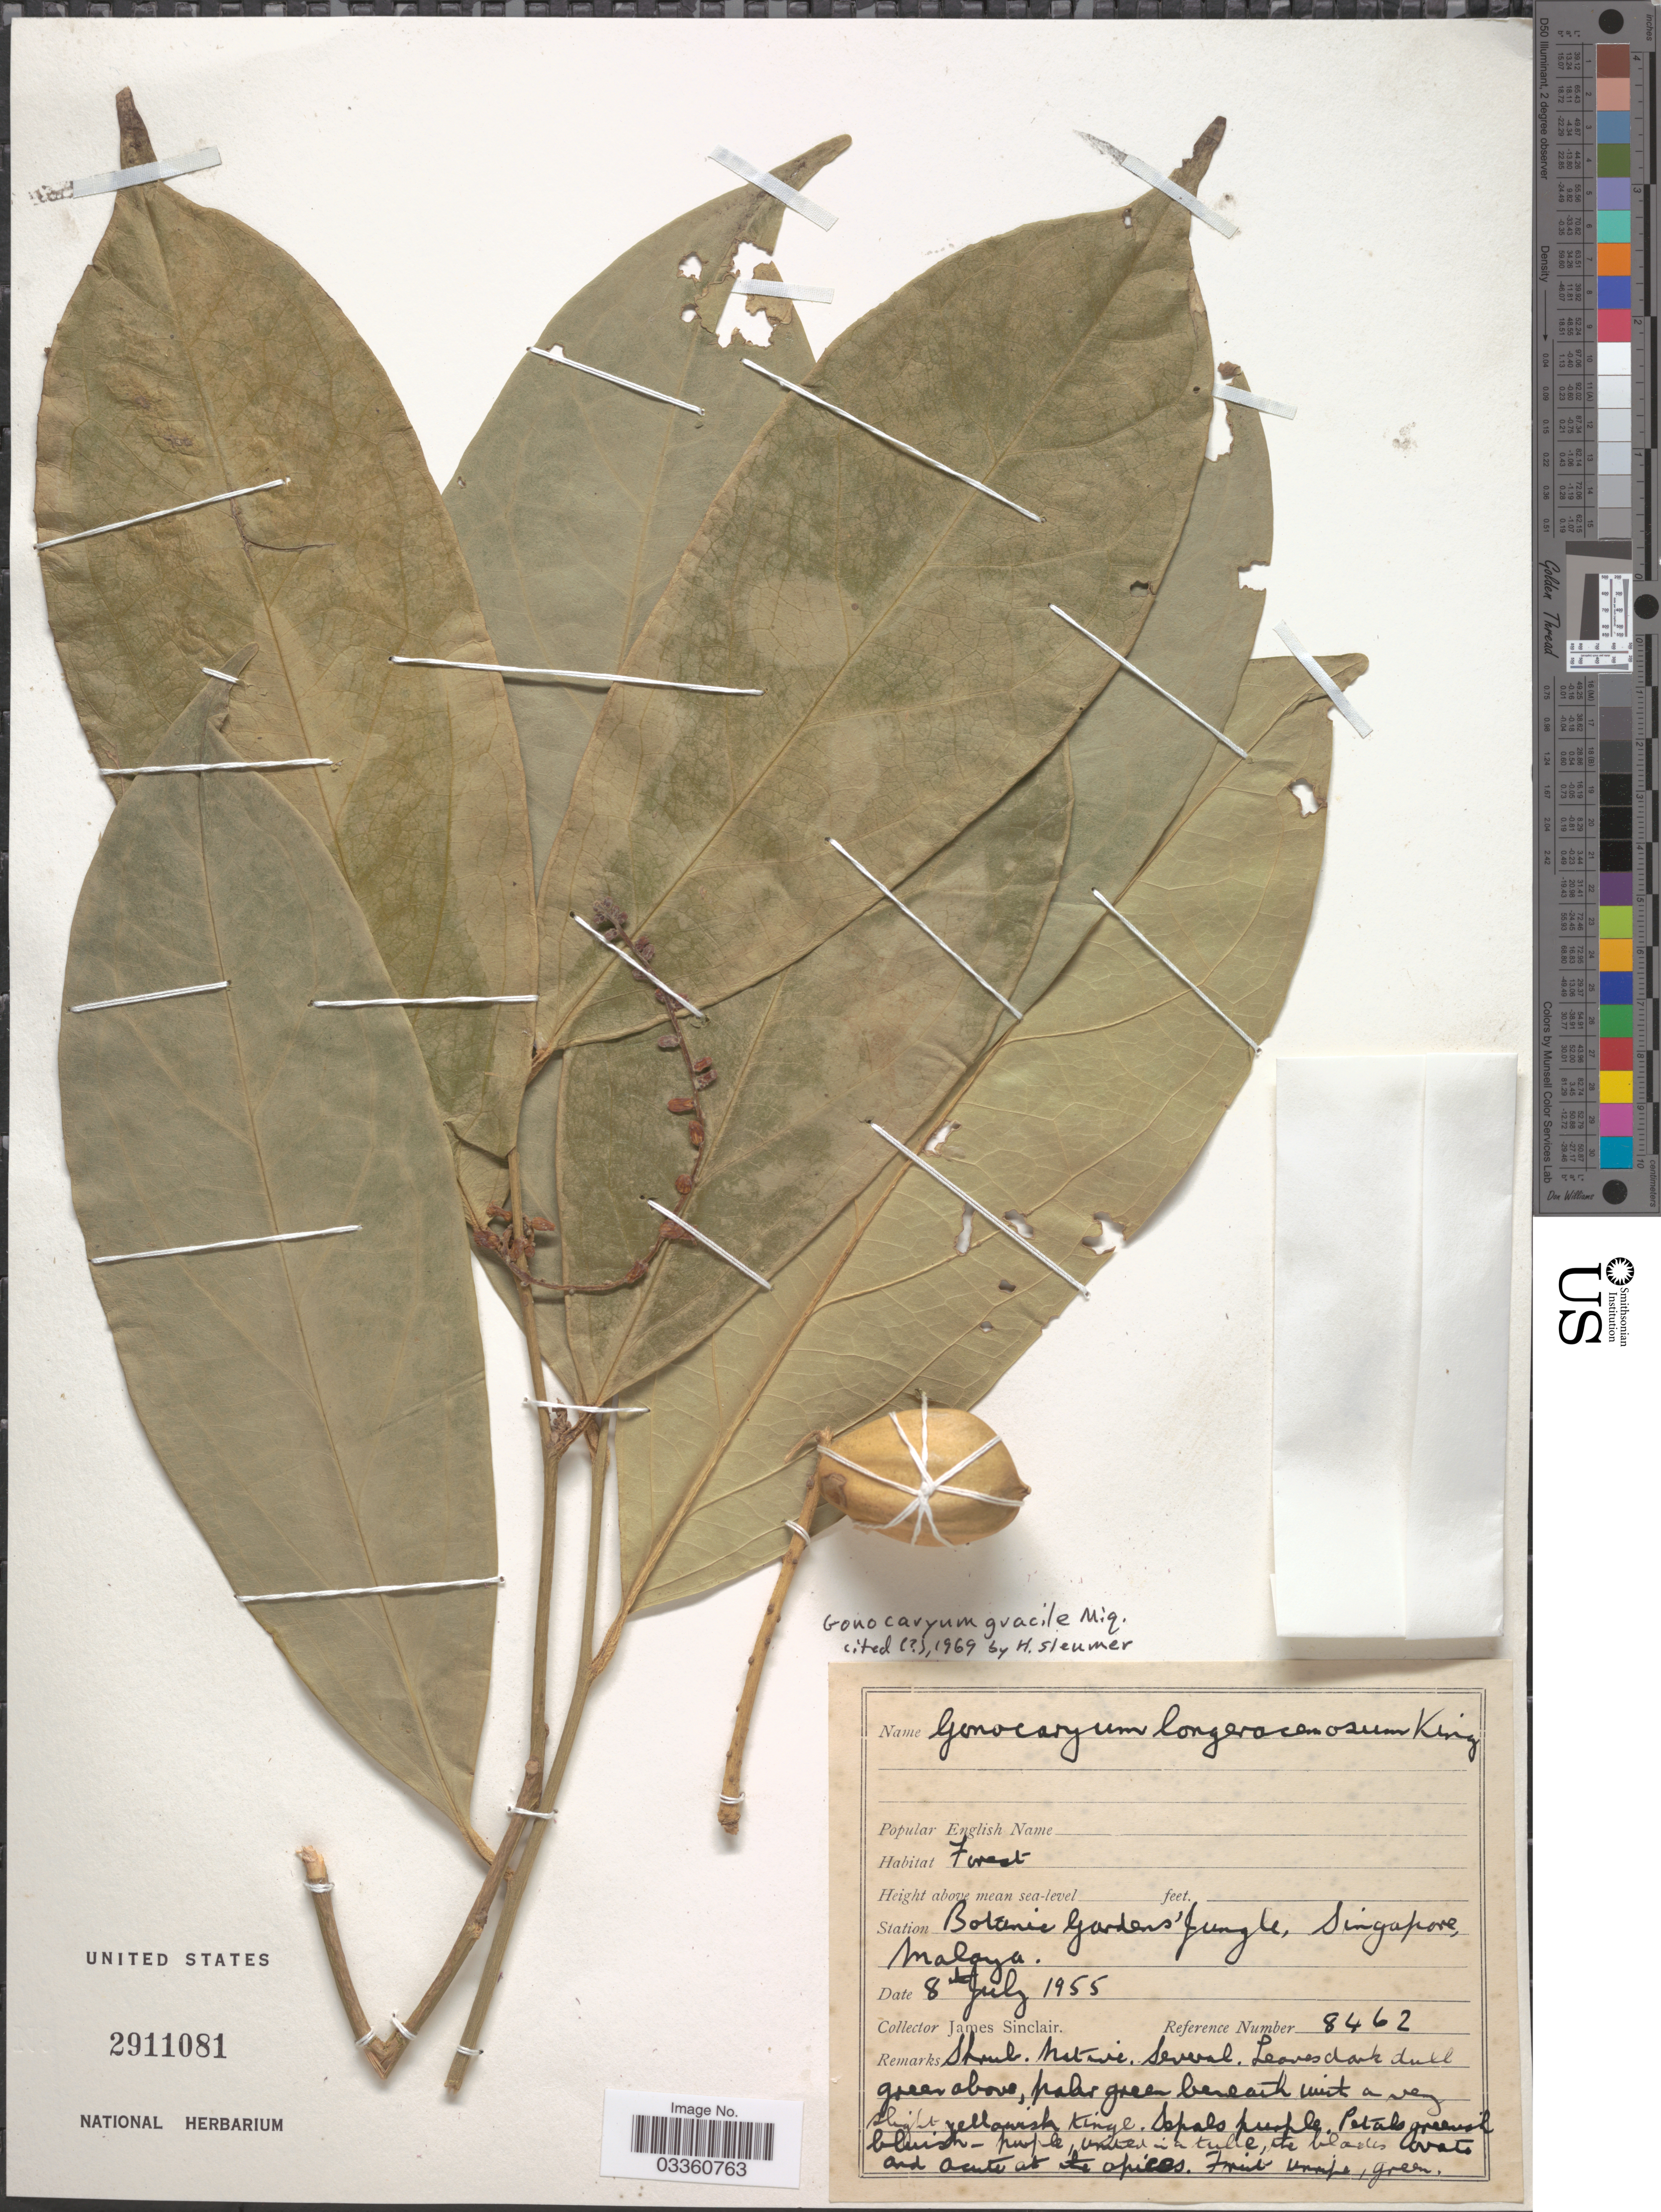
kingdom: Plantae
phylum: Tracheophyta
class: Magnoliopsida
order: Cardiopteridales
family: Cardiopteridaceae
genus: Gonocaryum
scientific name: Gonocaryum gracile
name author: Miq.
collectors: J. Sinclair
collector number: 8462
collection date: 1955-07-08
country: Singapore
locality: Botanic Gardens' Jungle. Malaya.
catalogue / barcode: US 2911081